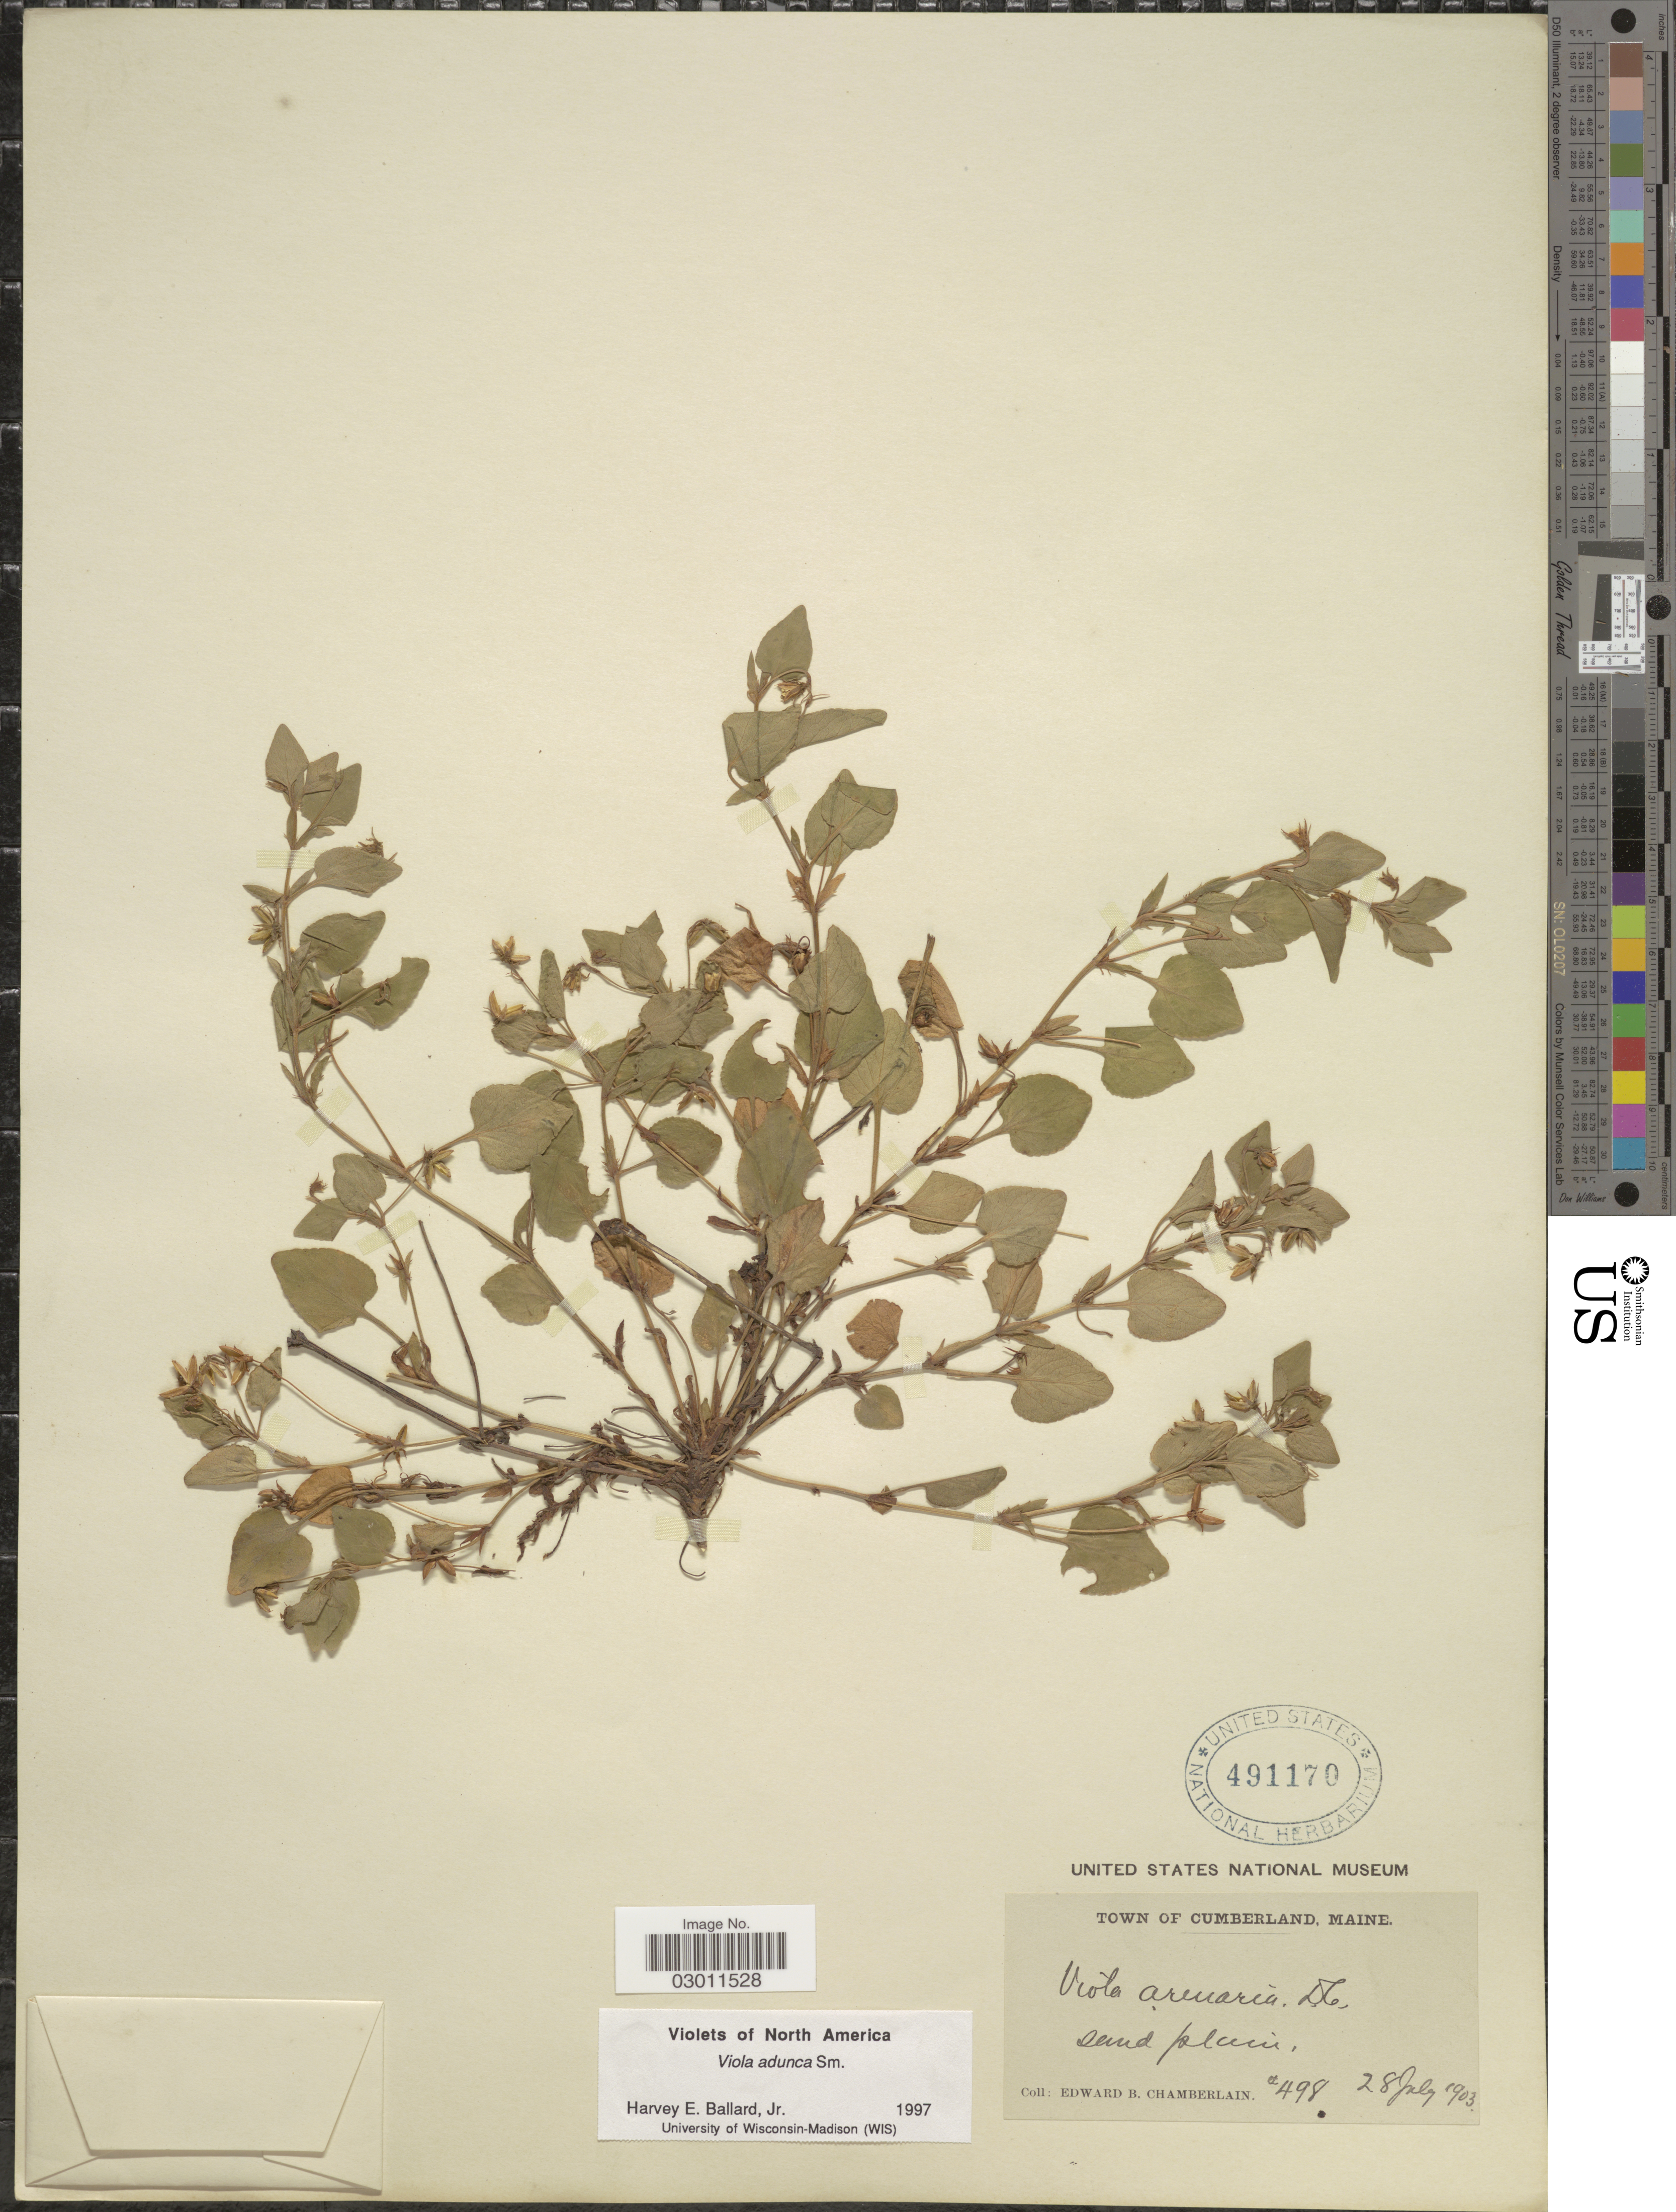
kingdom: Plantae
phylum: Tracheophyta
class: Magnoliopsida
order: Malpighiales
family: Violaceae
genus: Viola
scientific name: Viola adunca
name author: Sm.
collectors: E. Chamberlain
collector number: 498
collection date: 1903-07-28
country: United States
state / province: Maine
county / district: Cumberland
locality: Cumberland.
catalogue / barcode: US 491170